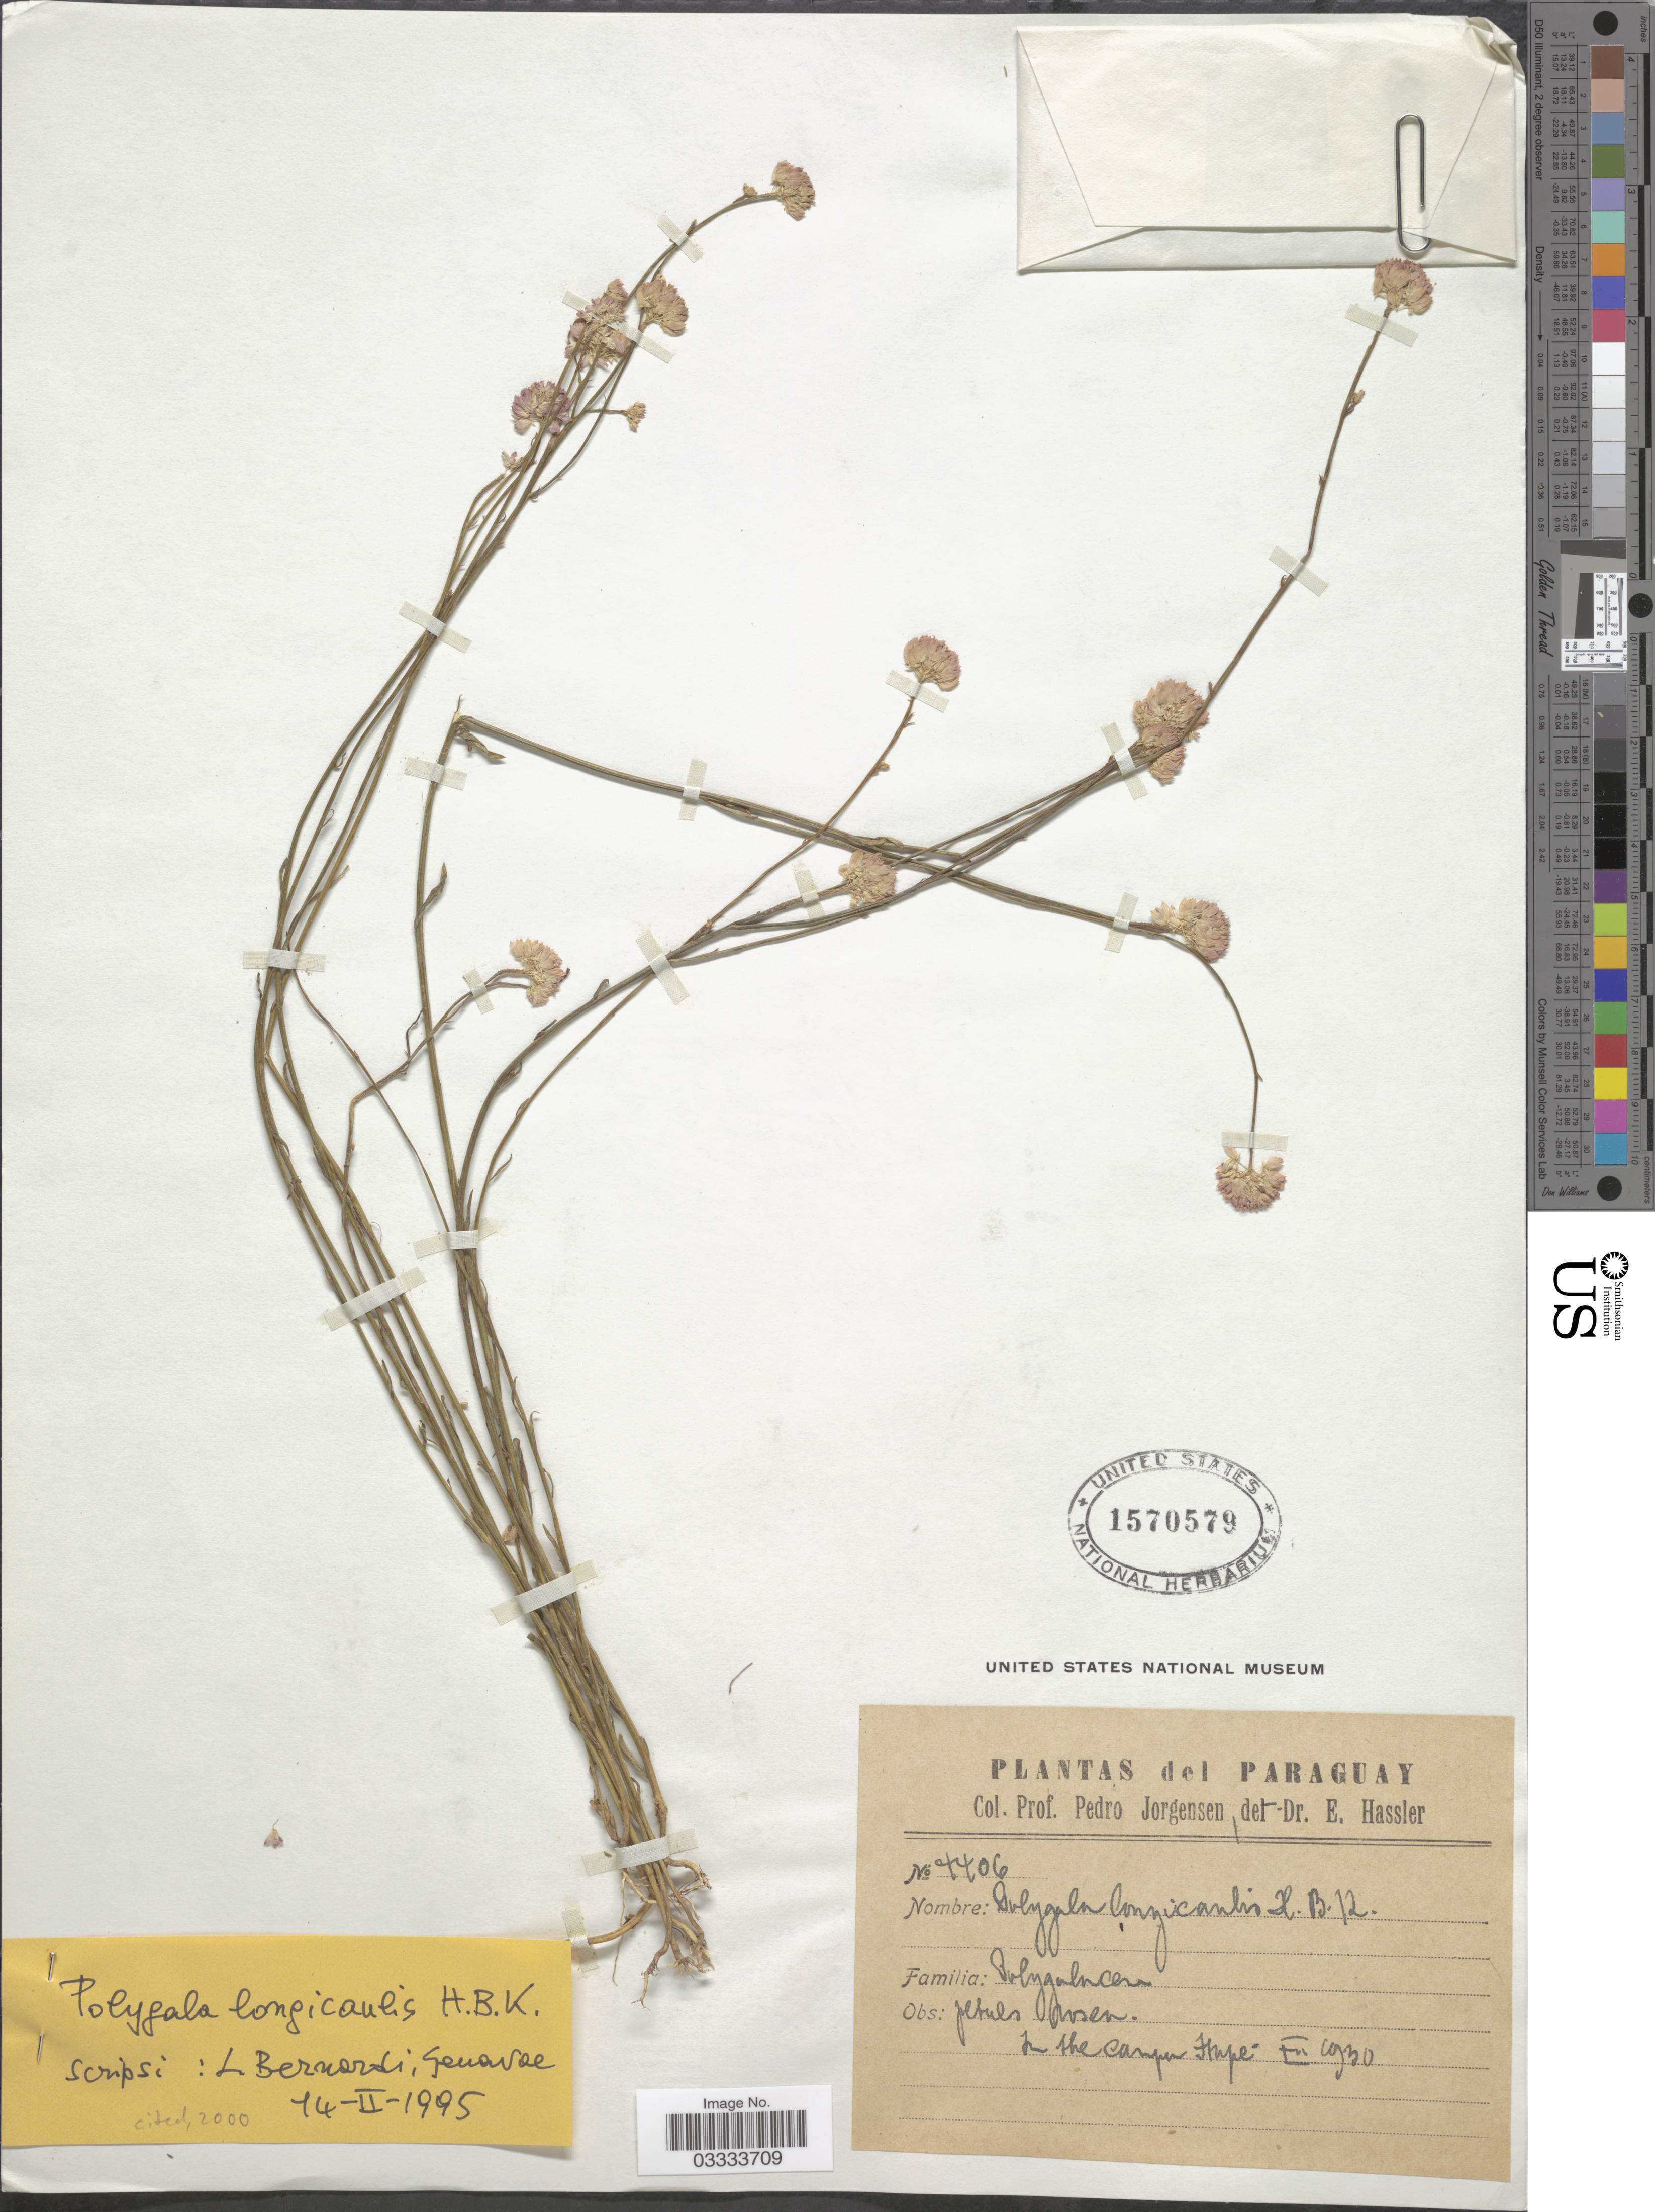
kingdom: Plantae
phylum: Tracheophyta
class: Magnoliopsida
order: Fabales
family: Polygalaceae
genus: Polygala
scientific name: Polygala longicaulis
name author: Kunth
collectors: P. Jörgensen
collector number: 4406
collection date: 1930-12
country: Paraguay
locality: In the campa Itapé.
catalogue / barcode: US 1570579